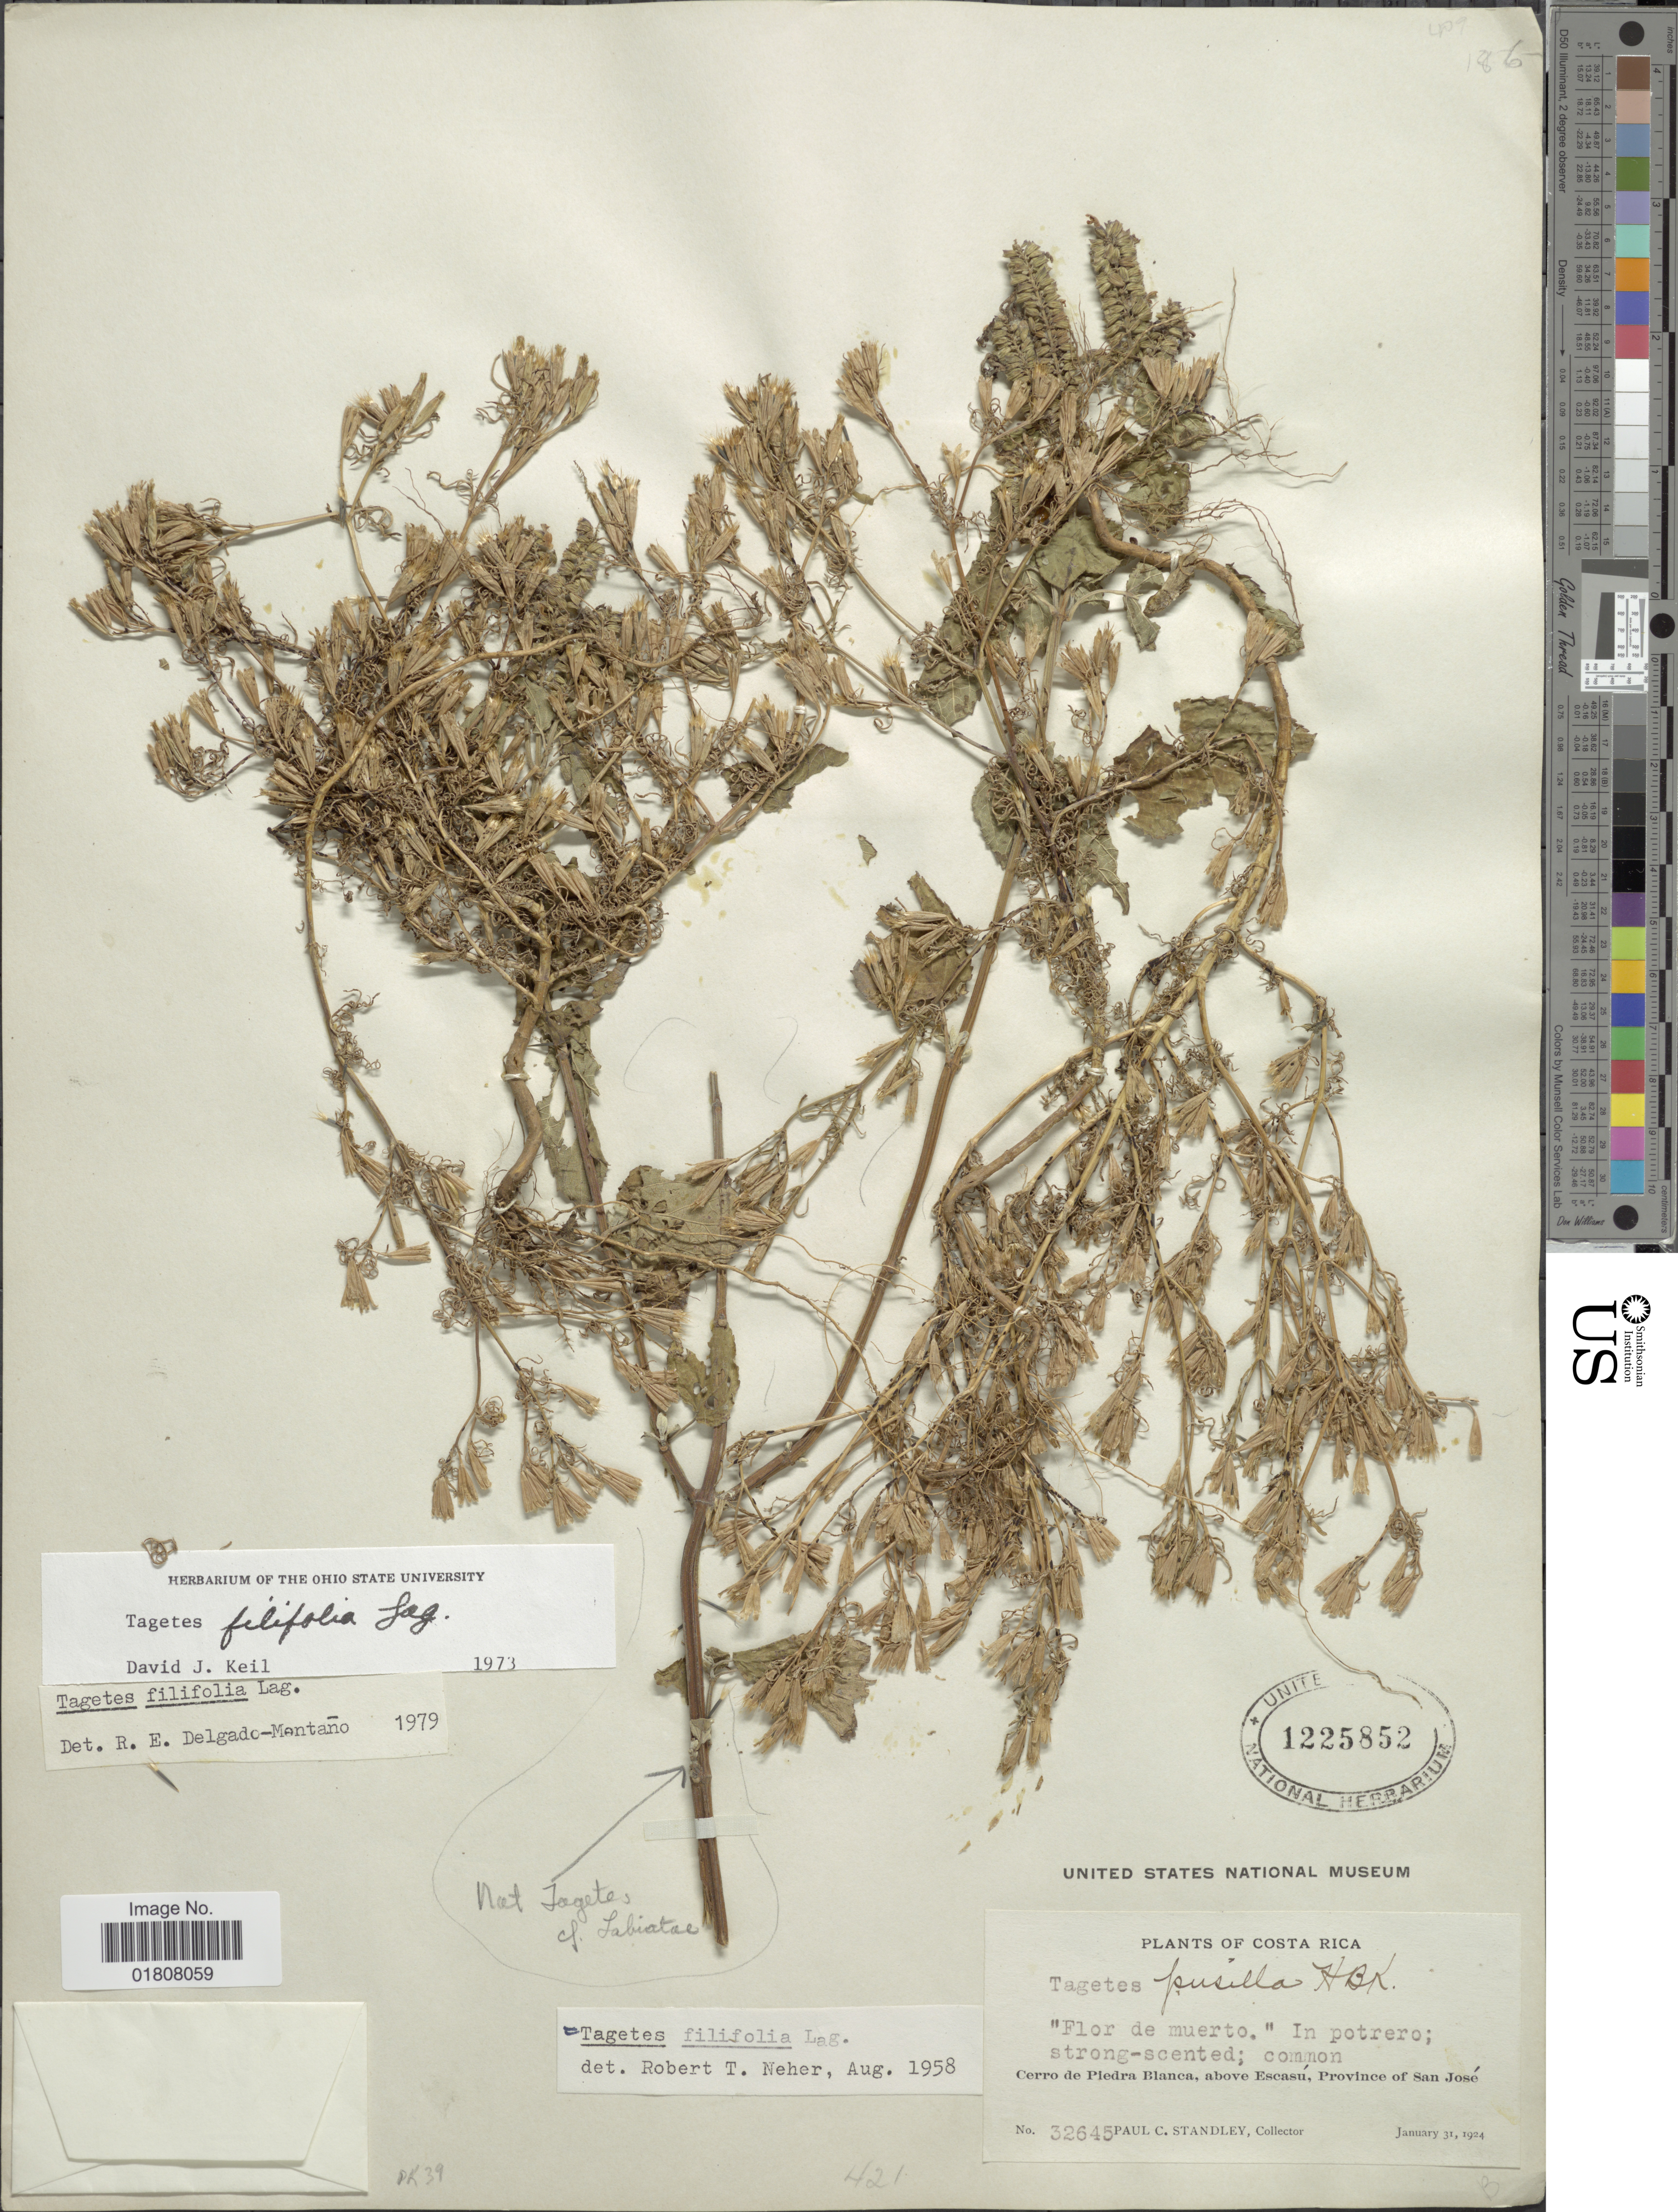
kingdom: Plantae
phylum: Tracheophyta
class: Magnoliopsida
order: Asterales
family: Asteraceae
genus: Tagetes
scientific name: Tagetes filifolia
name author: Lag.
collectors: P. C. Standley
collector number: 32645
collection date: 1924-01-31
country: Costa Rica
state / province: San José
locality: Cerro de Piedra Blanca, above Escasu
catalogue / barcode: US 1225852